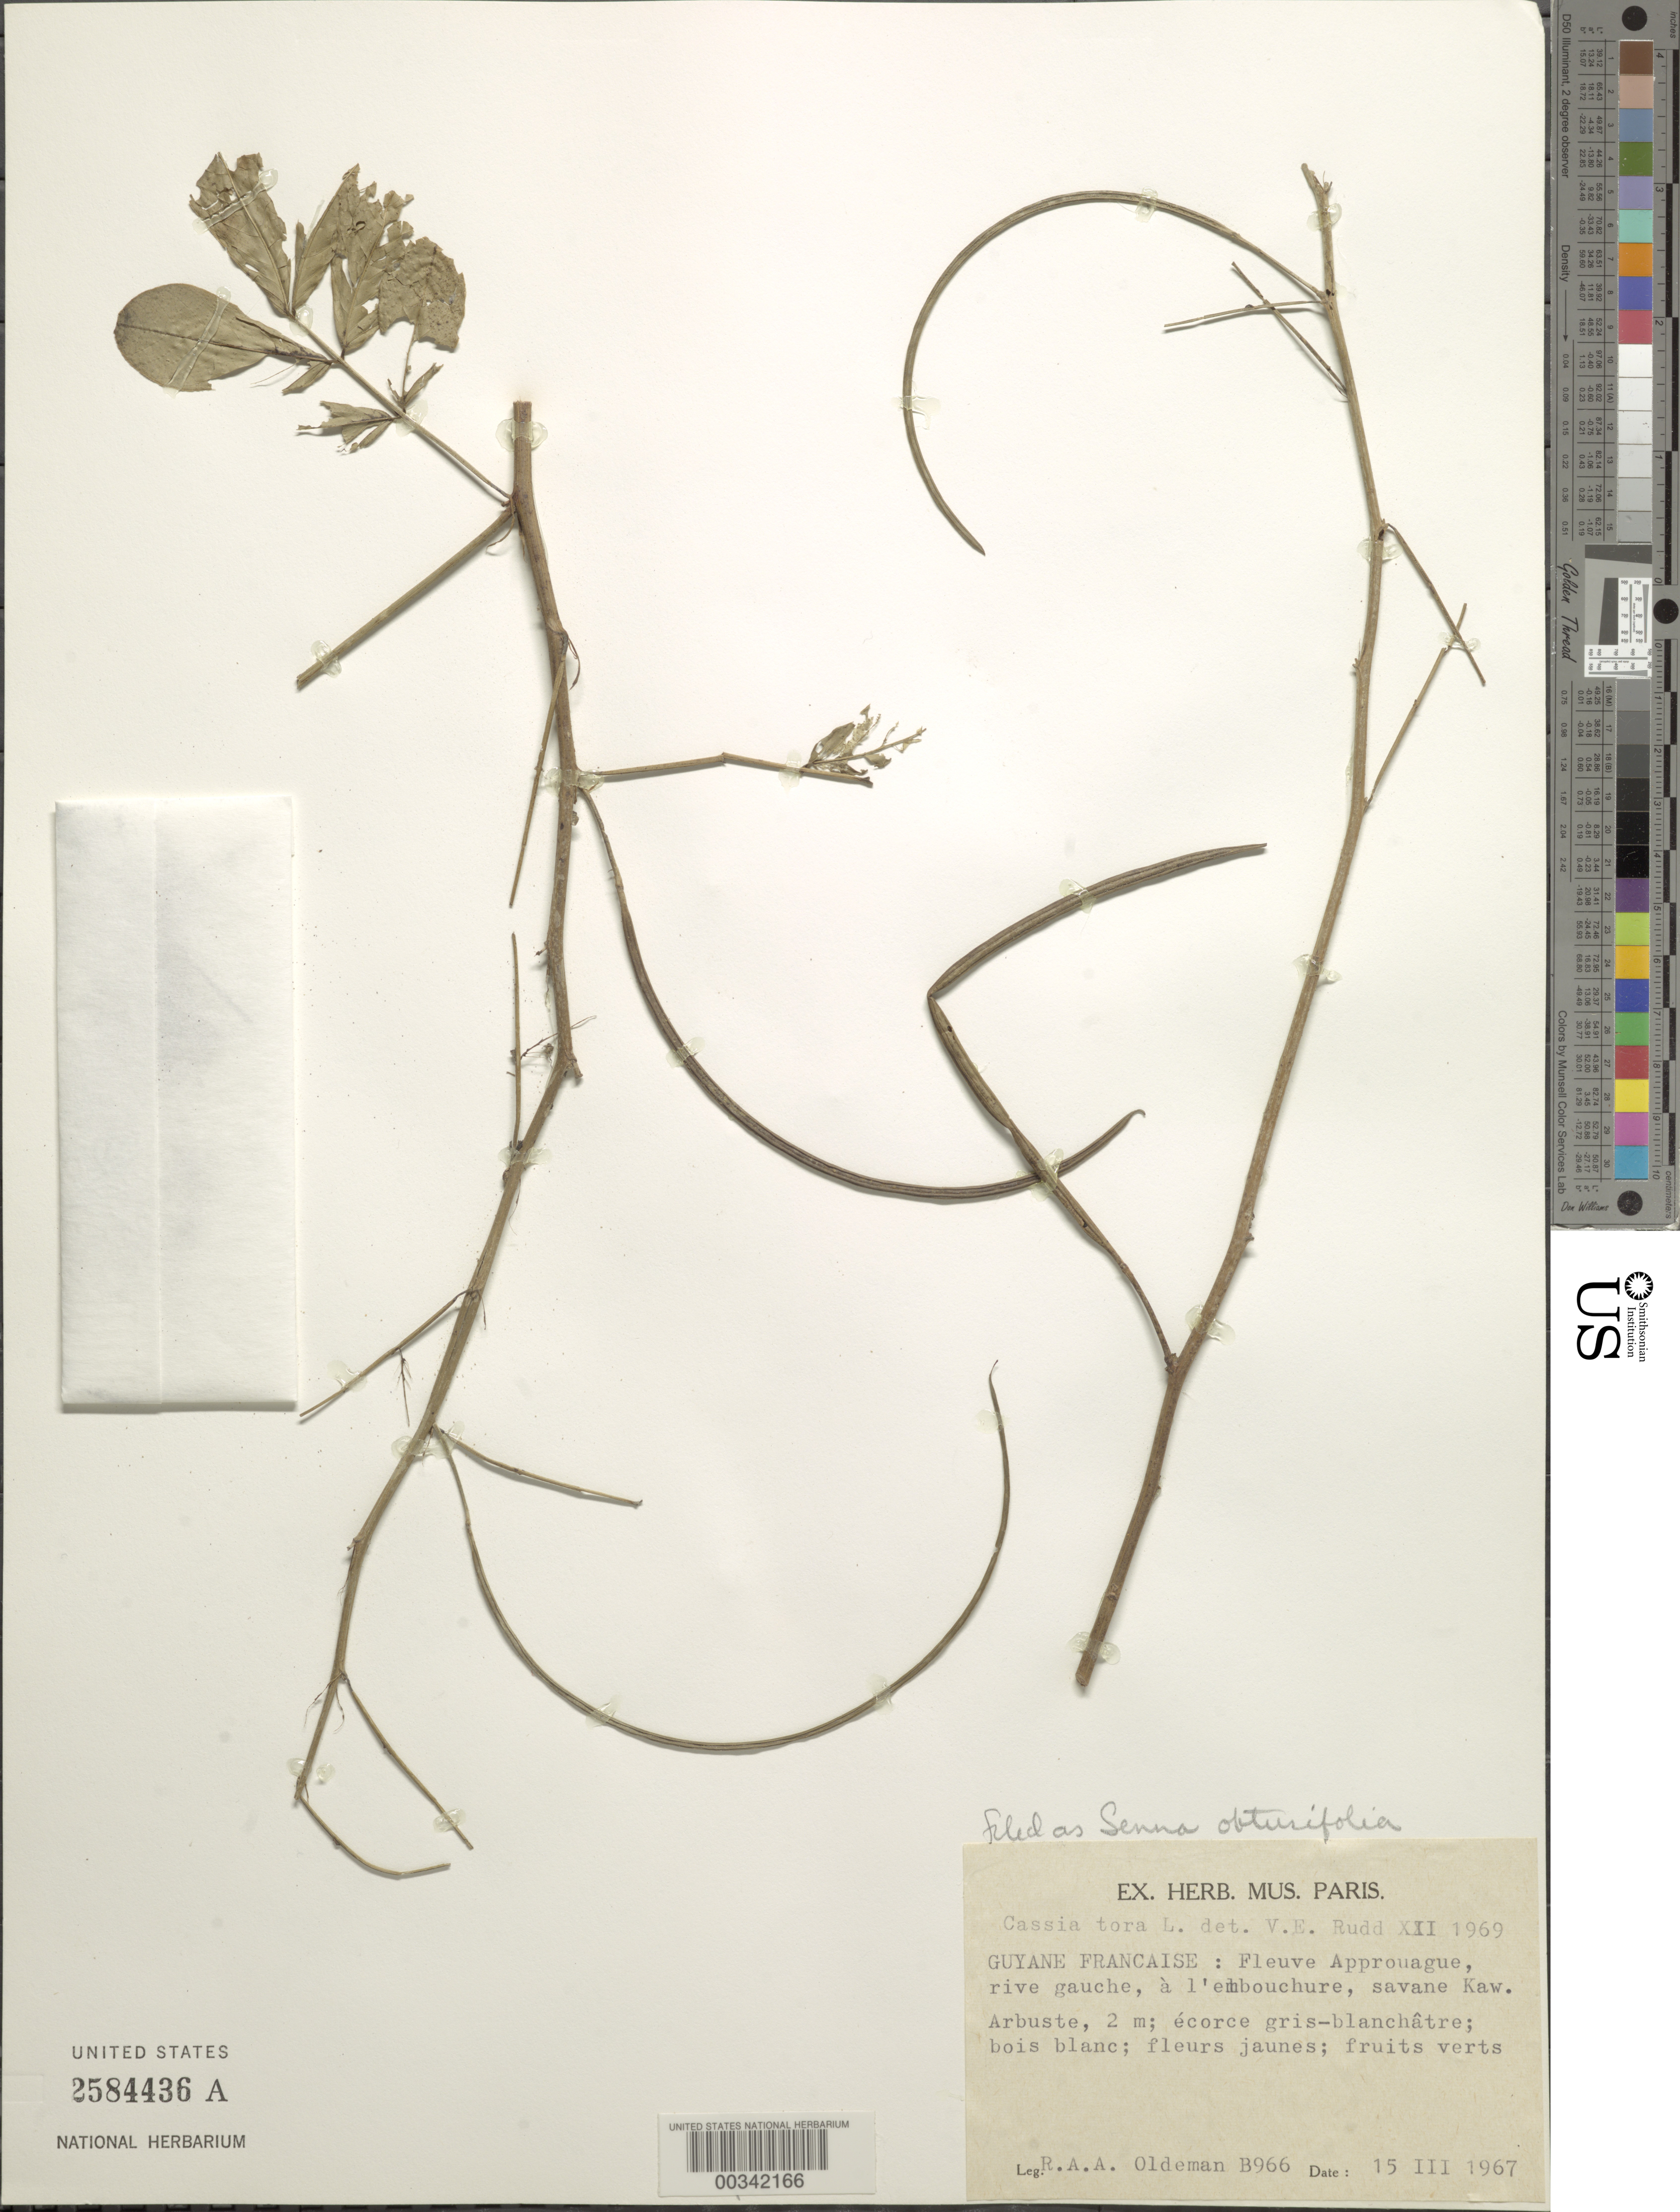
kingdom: Plantae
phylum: Tracheophyta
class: Magnoliopsida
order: Fabales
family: Fabaceae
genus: Senna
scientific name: Senna obtusifolia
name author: (L.) H.S. Irwin & Barneby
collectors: R. Oldeman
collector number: B966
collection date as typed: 15 Mar 1967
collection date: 1967-03-15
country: French Guiana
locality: Fleuve approuague, rive gauche, a l'embouchure, savane kaw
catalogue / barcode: US 2584436A